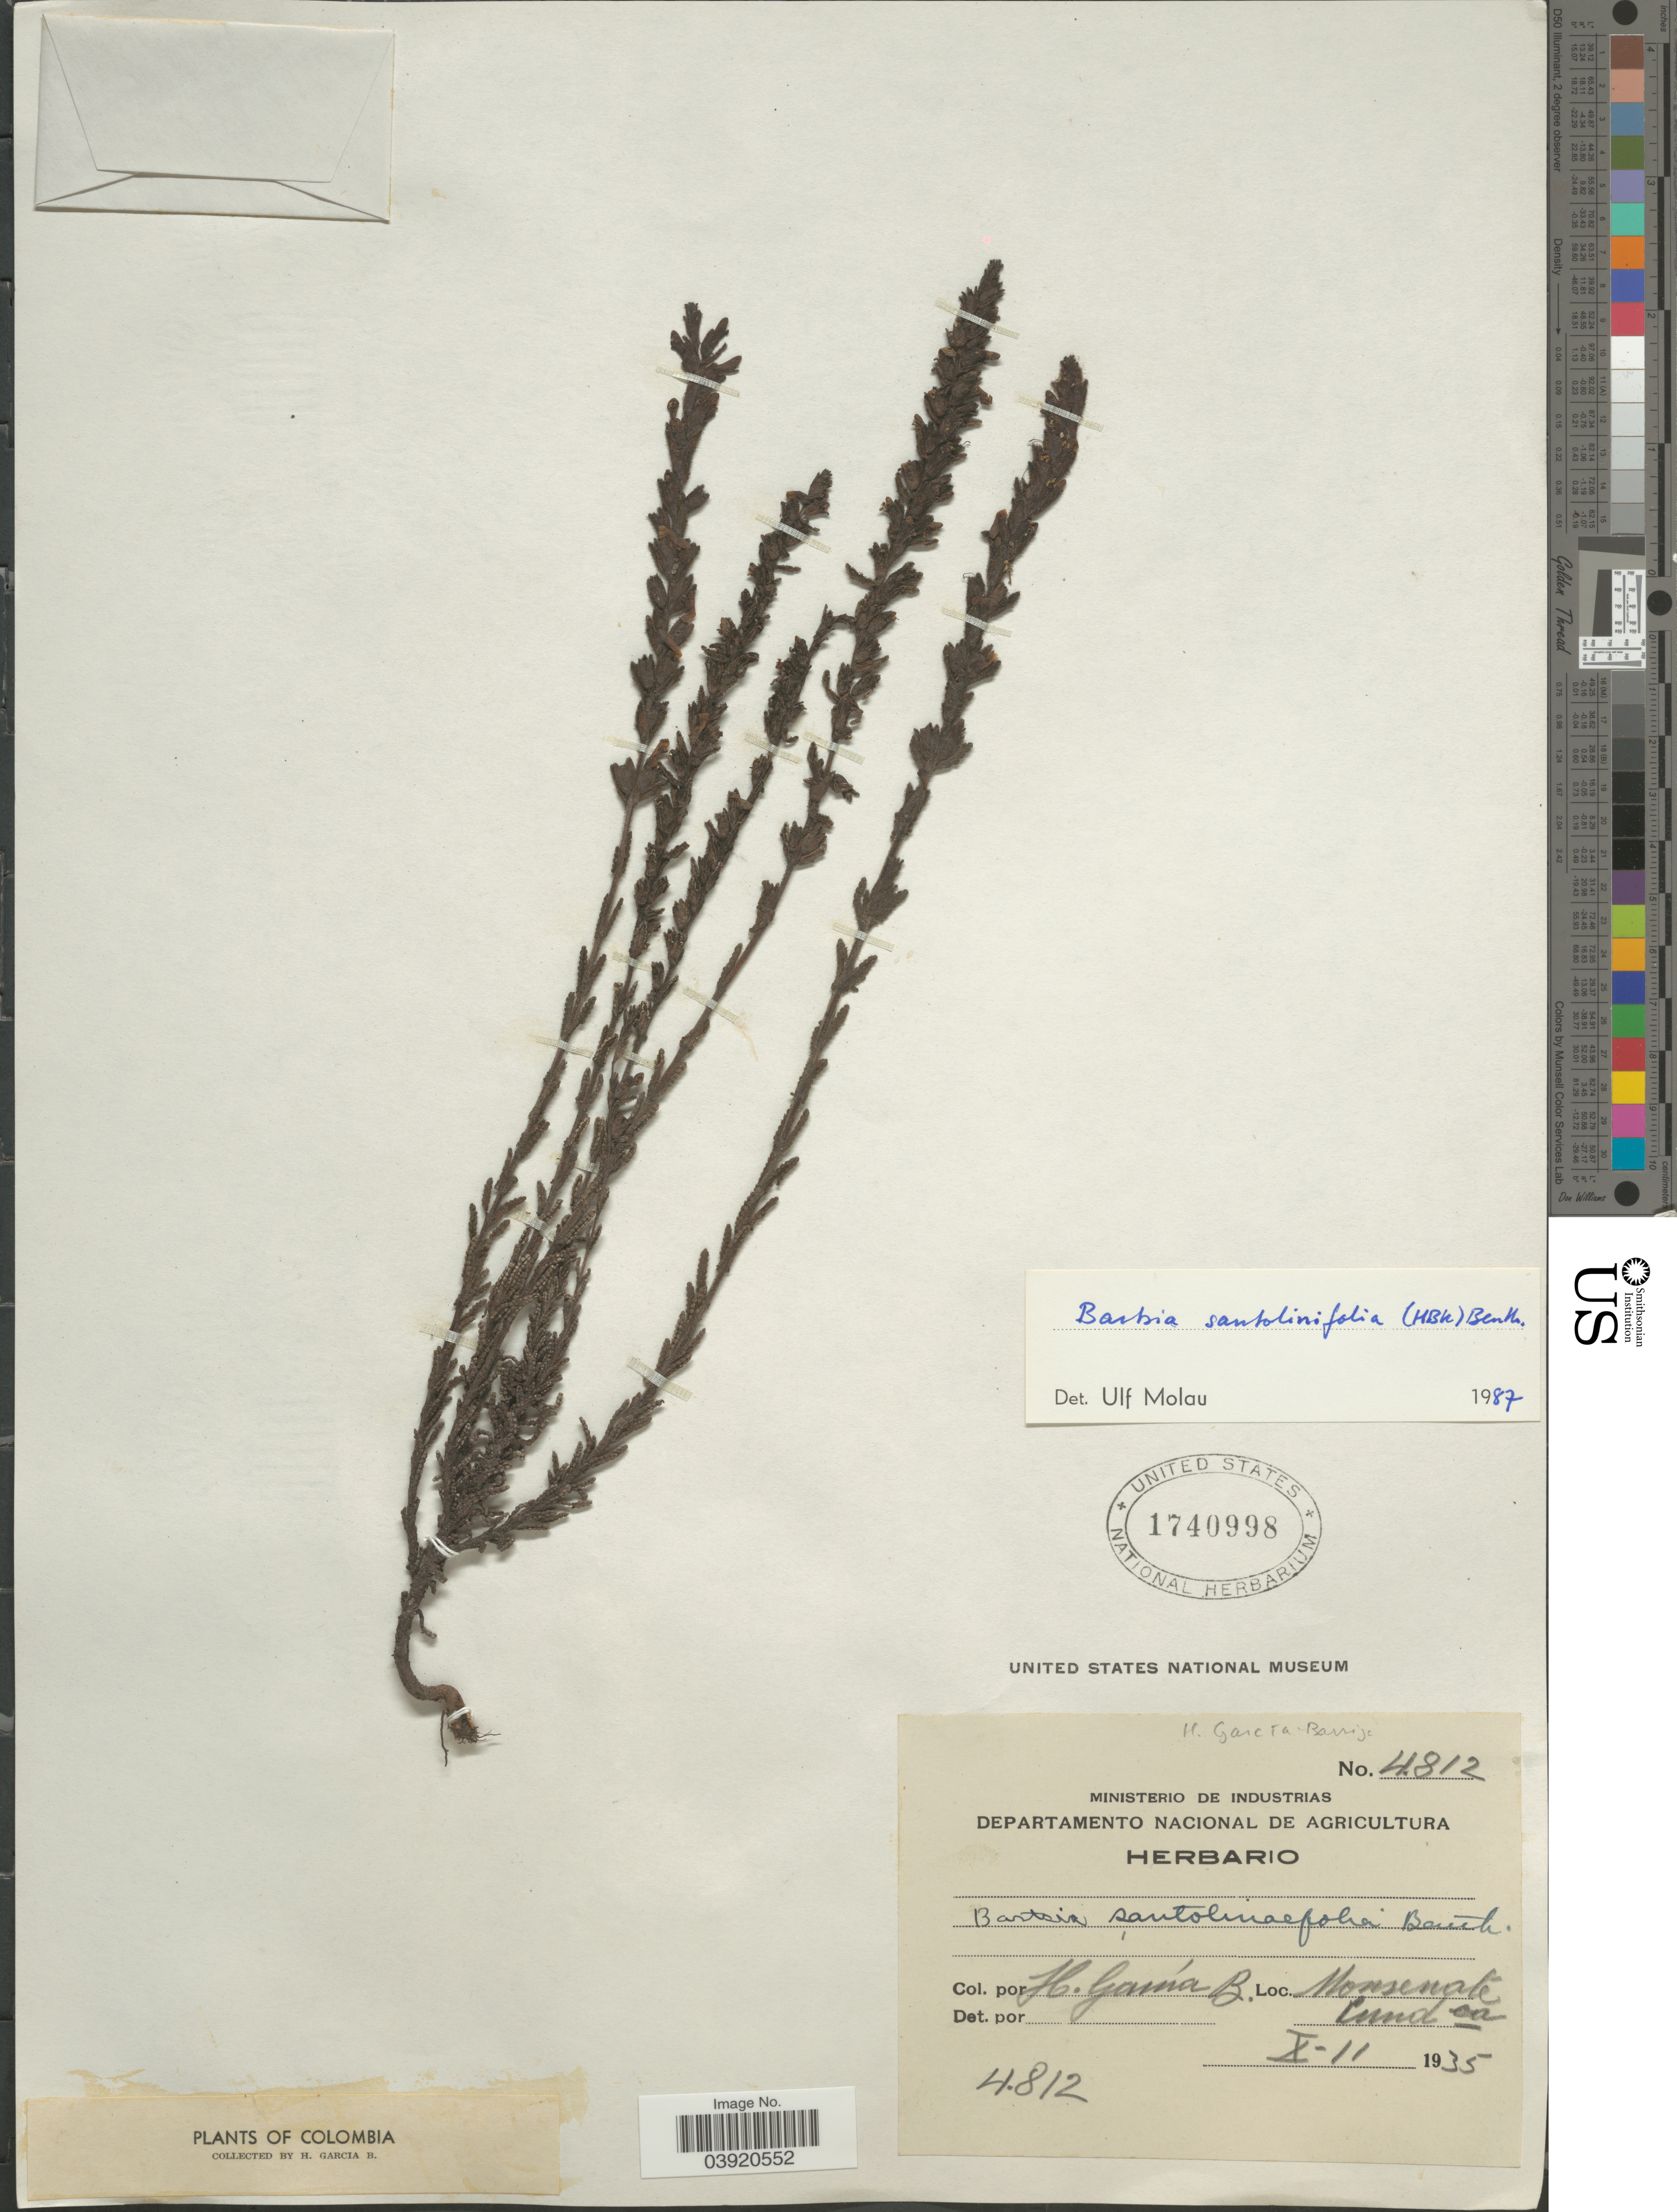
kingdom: Plantae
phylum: Tracheophyta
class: Magnoliopsida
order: Lamiales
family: Orobanchaceae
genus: Bartsia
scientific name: Bartsia santolinifolia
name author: (Kunth) Benth.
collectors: H. García B.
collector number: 4812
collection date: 1935-10-11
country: Colombia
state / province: Cundinamarca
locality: Monserrate.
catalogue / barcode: US 1740998